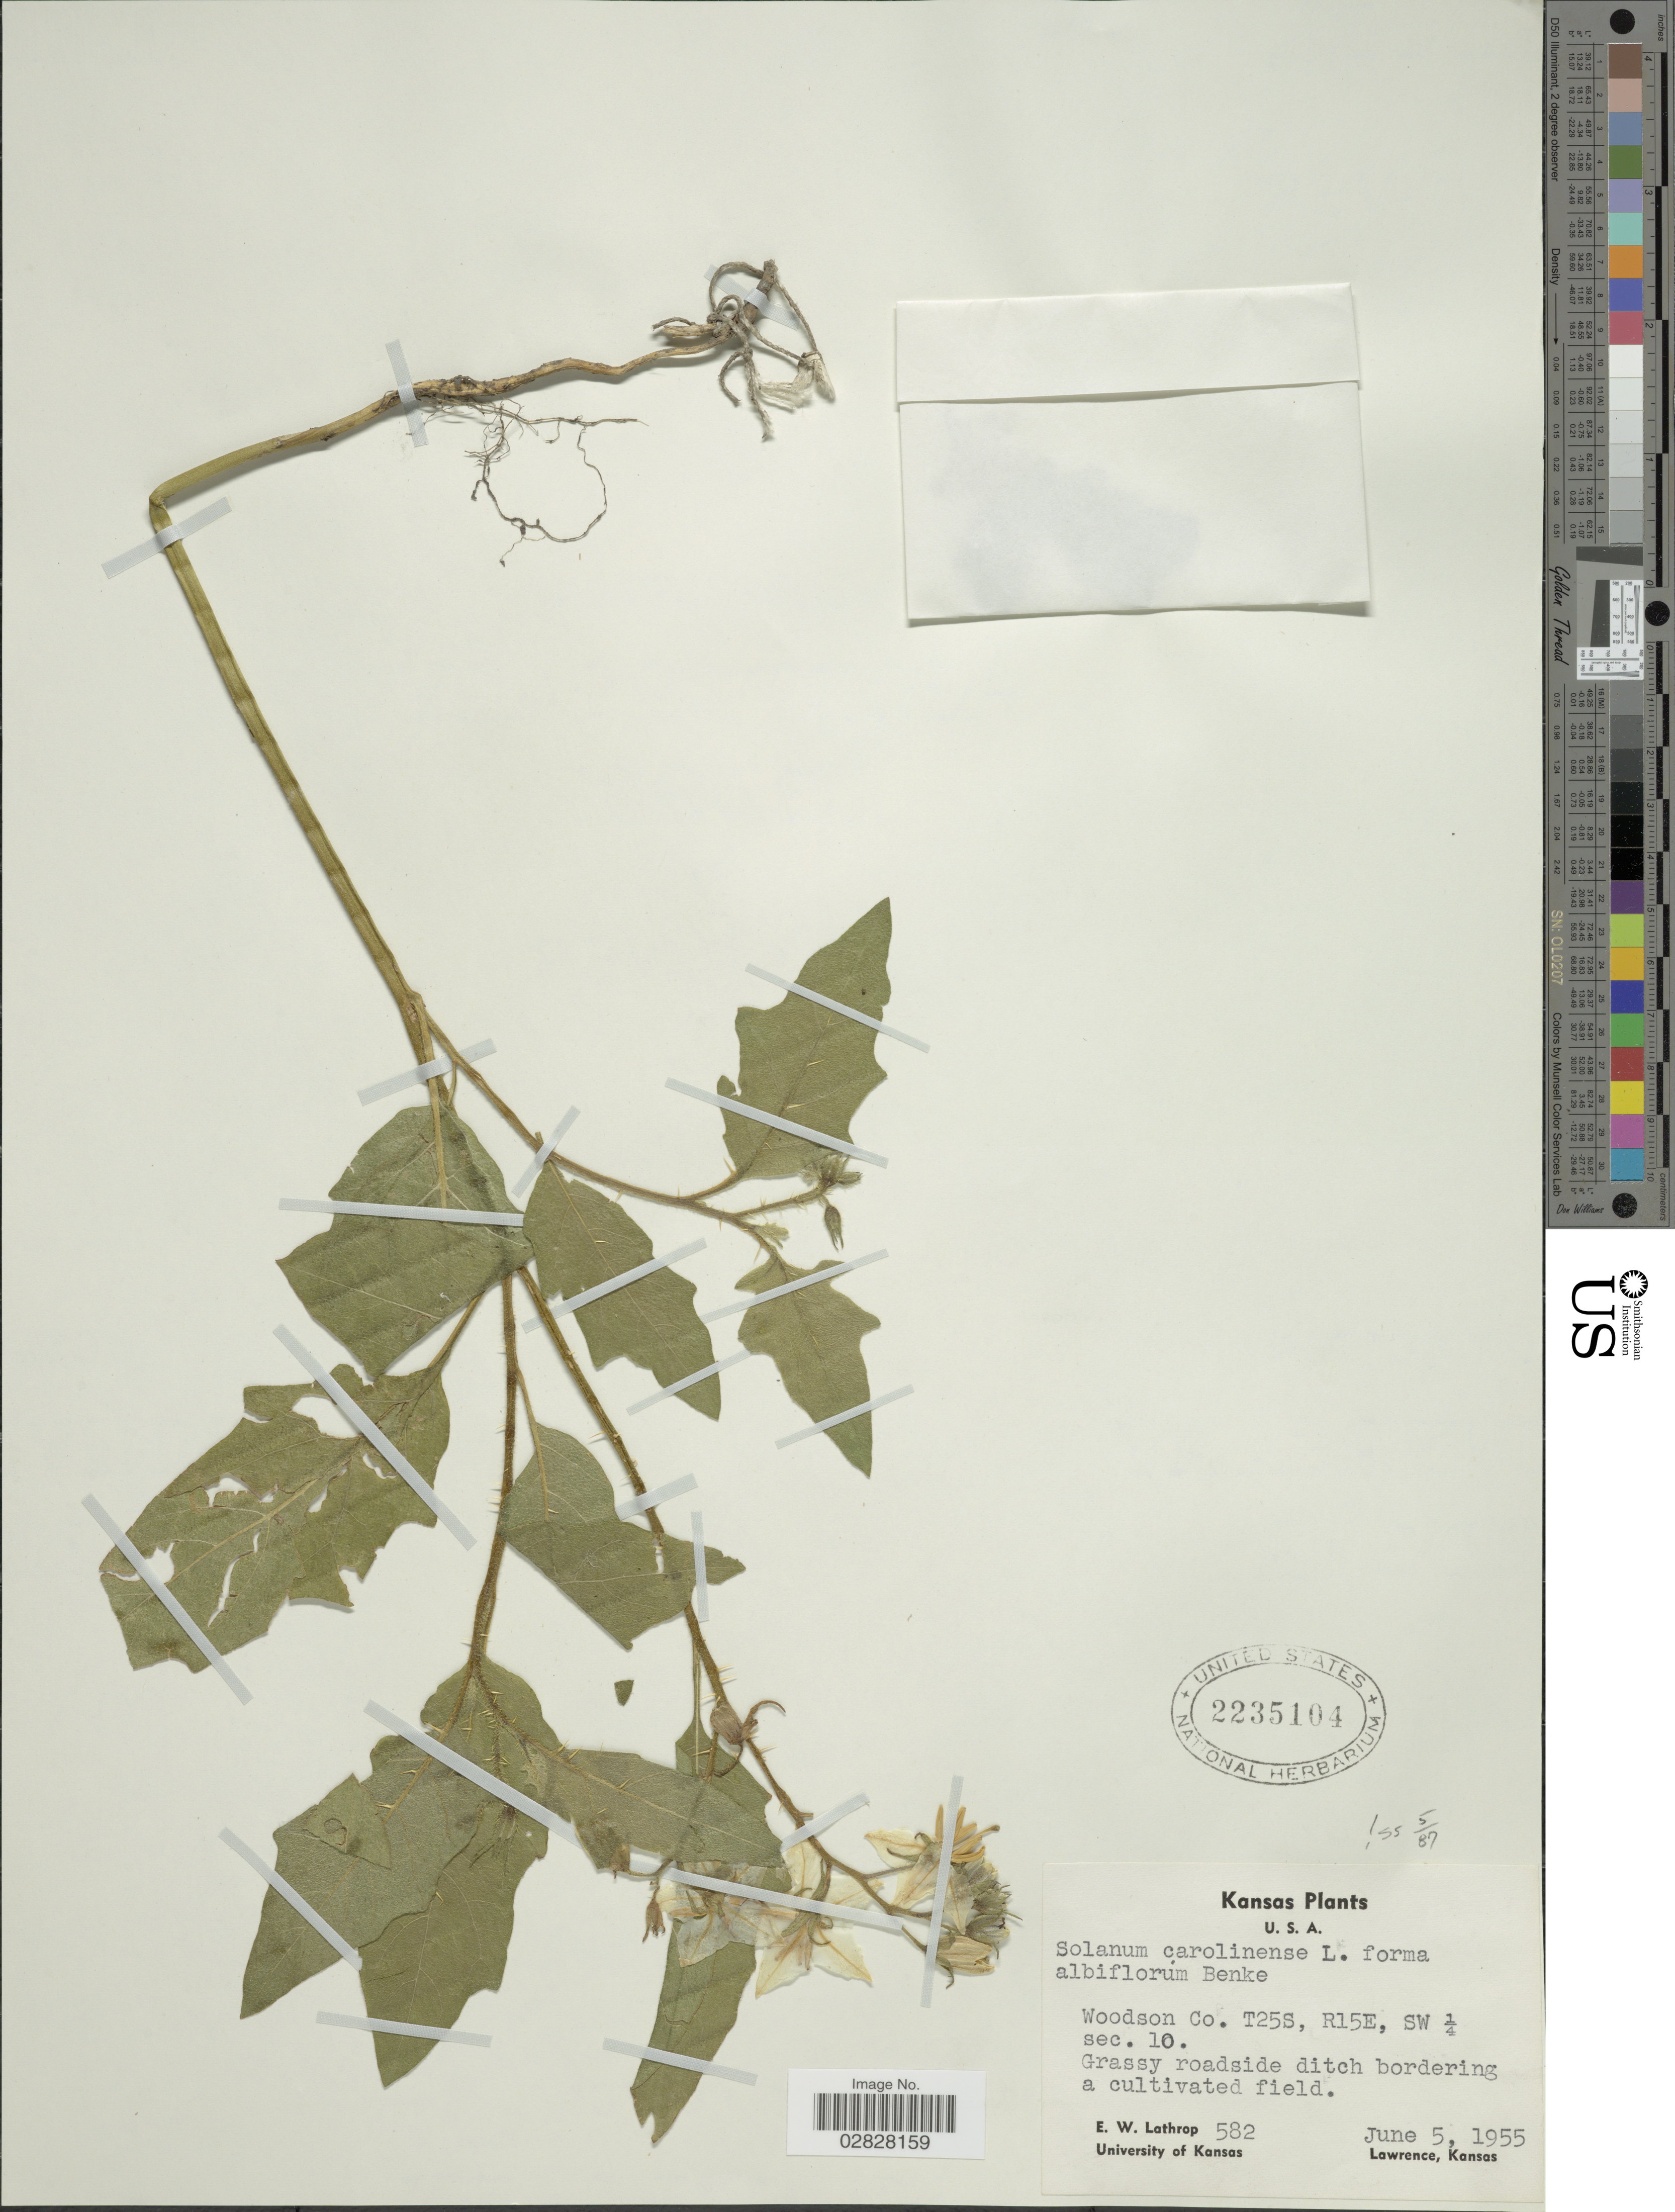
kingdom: Plantae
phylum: Tracheophyta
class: Magnoliopsida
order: Solanales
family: Solanaceae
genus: Solanum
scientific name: Solanum carolinense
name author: L.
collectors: E. W. Lathrop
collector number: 582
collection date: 1955-06-05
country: United States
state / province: Kansas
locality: Woodson Co. T25S, R15E, SW ¼ sec. 10.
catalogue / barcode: US 2235104